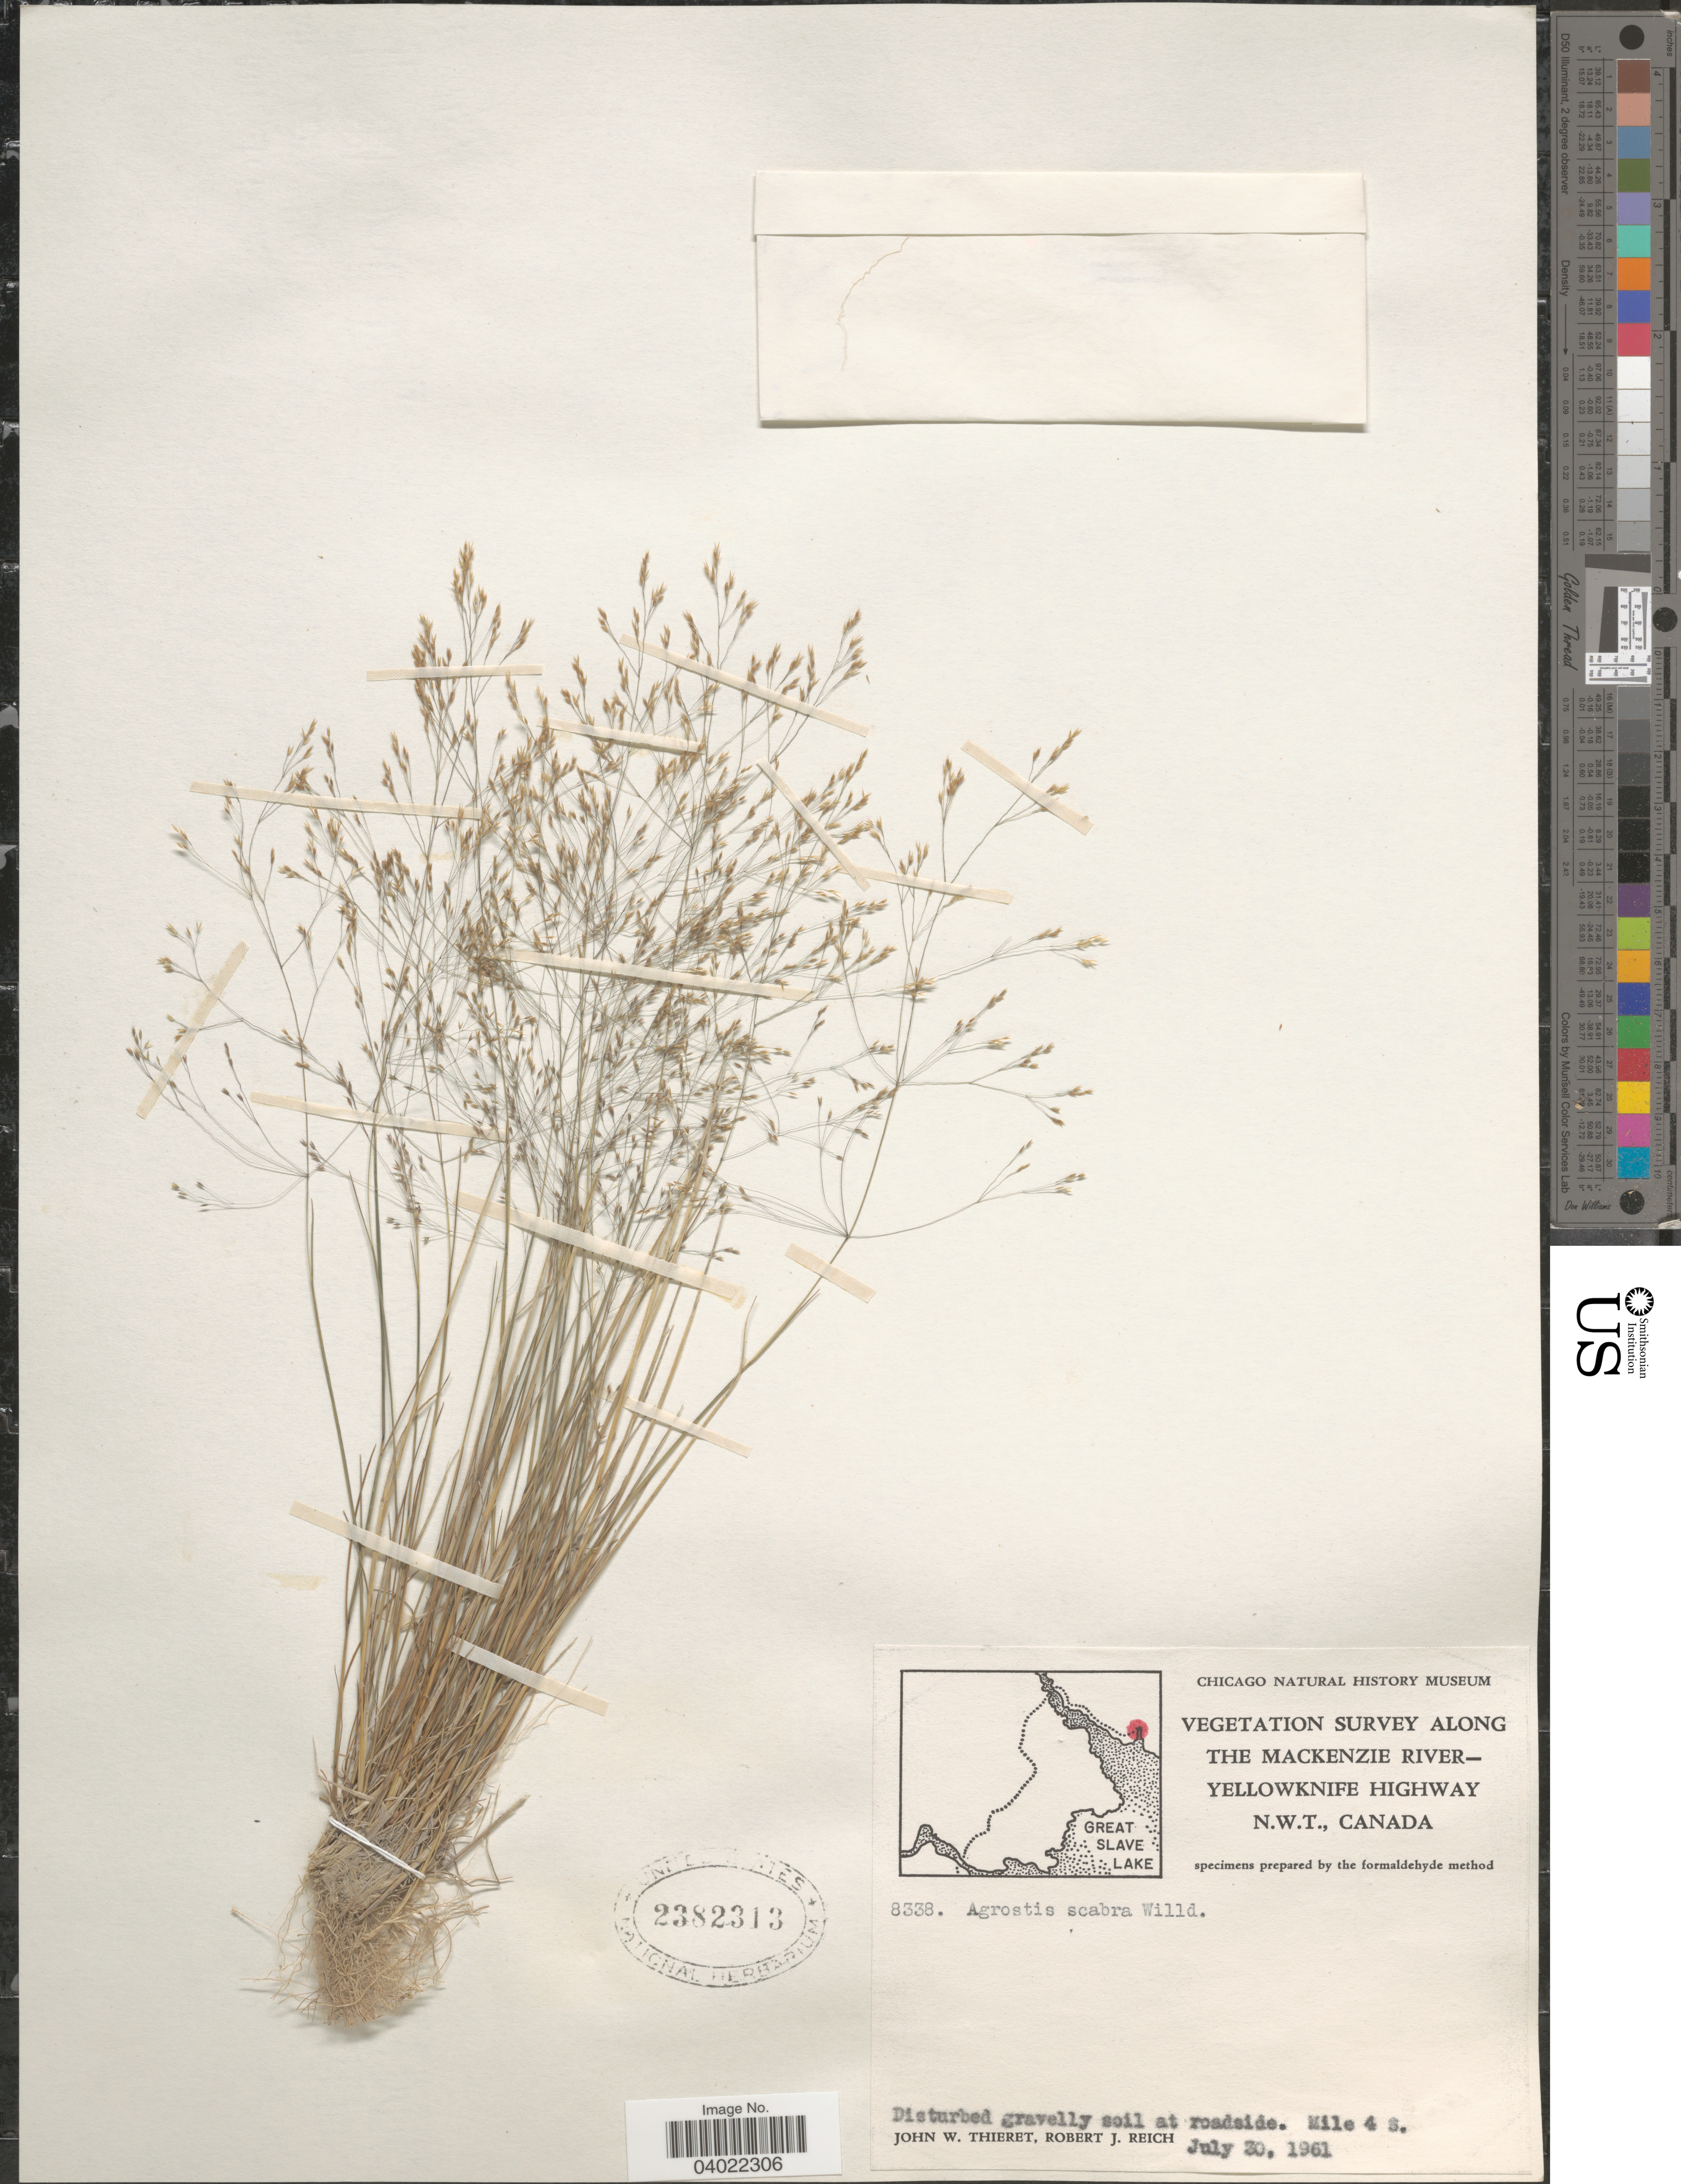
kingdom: Plantae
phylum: Tracheophyta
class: Liliopsida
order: Poales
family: Poaceae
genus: Agrostis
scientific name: Agrostis scabra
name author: Willd.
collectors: J. W. Thieret & R. Reich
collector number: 8338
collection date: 1961-07-30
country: Canada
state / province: Northwest Territories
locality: Along the Mackenzie River-Yellowknife Highway. Mile 4 S.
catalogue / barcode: US 2382313